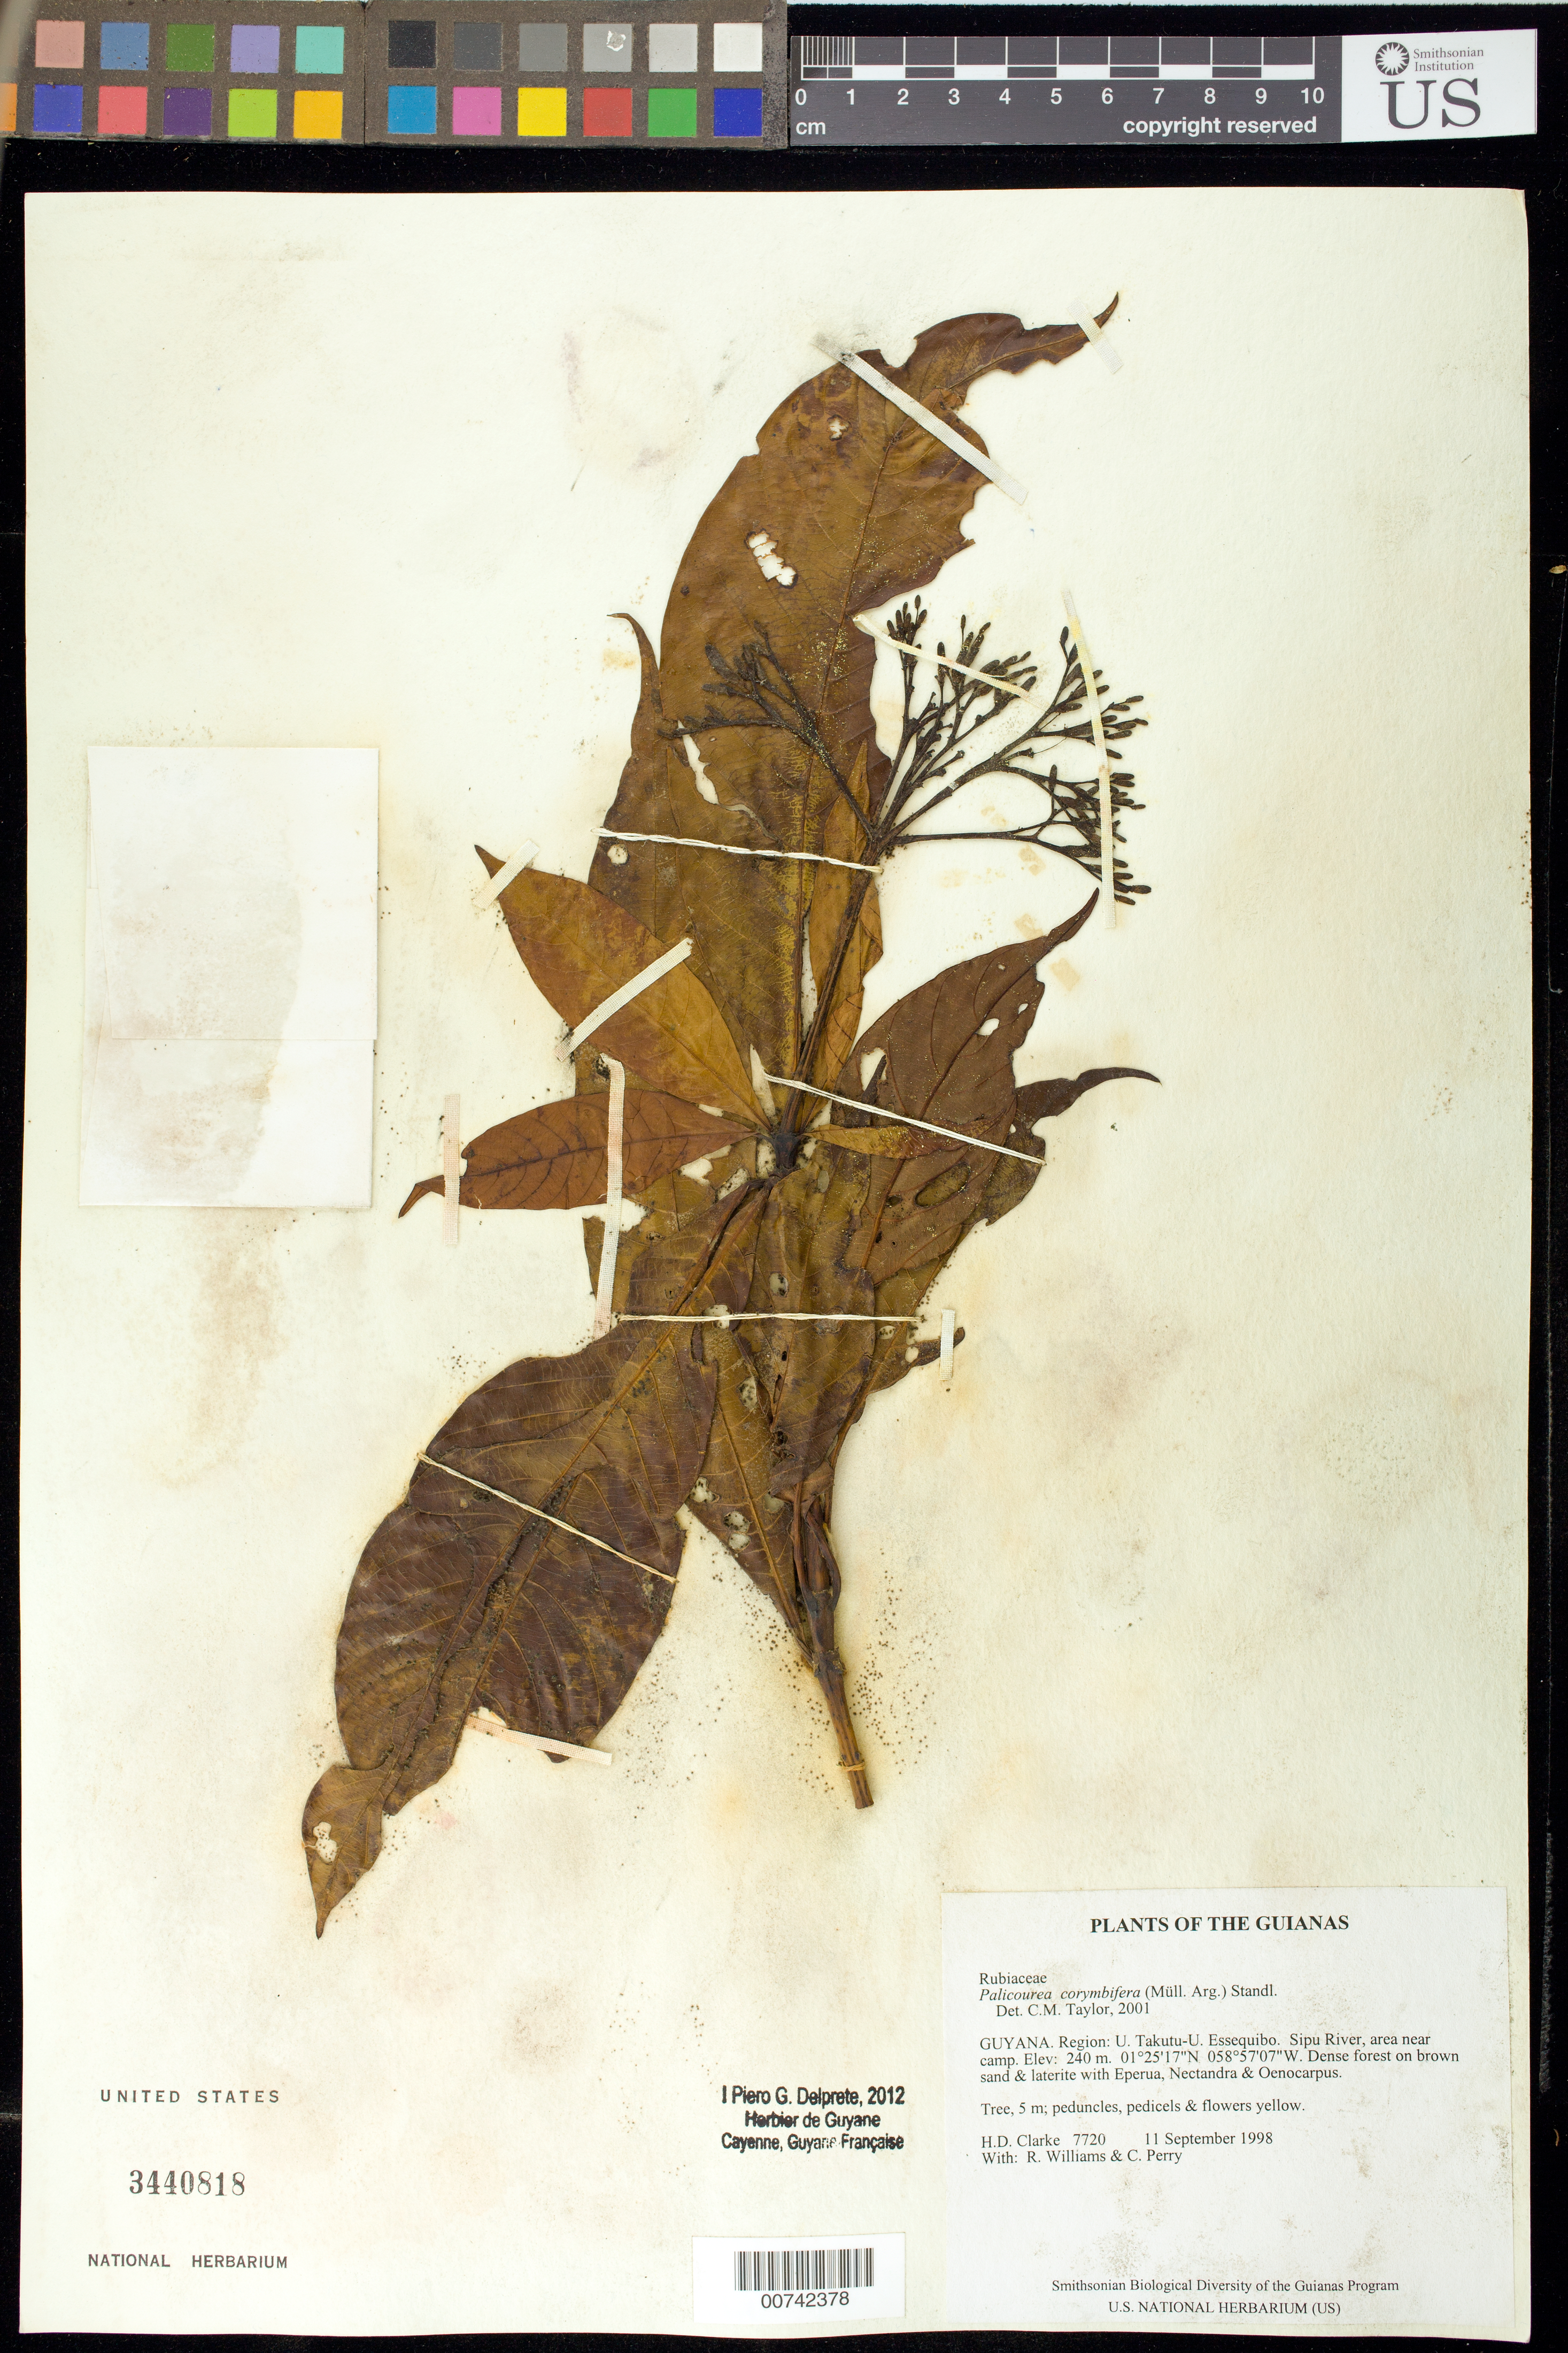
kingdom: Plantae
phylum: Tracheophyta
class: Magnoliopsida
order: Gentianales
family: Rubiaceae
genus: Palicourea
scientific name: Palicourea corymbifera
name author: (Müll. Arg.) Standl.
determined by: Delprete, P. G., Herb. de Guyane Cay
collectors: H. D. Clarke, R. Williams & C. Perry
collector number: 7720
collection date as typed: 11 September 1998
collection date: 1998-09-11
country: Guyana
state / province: U. Takutu-U. Essequibo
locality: Sipu River, area near camp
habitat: Dense forest on brown sand & laterite with Eperua, Nectandra & Oenocarpus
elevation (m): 240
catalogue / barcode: US 3440818